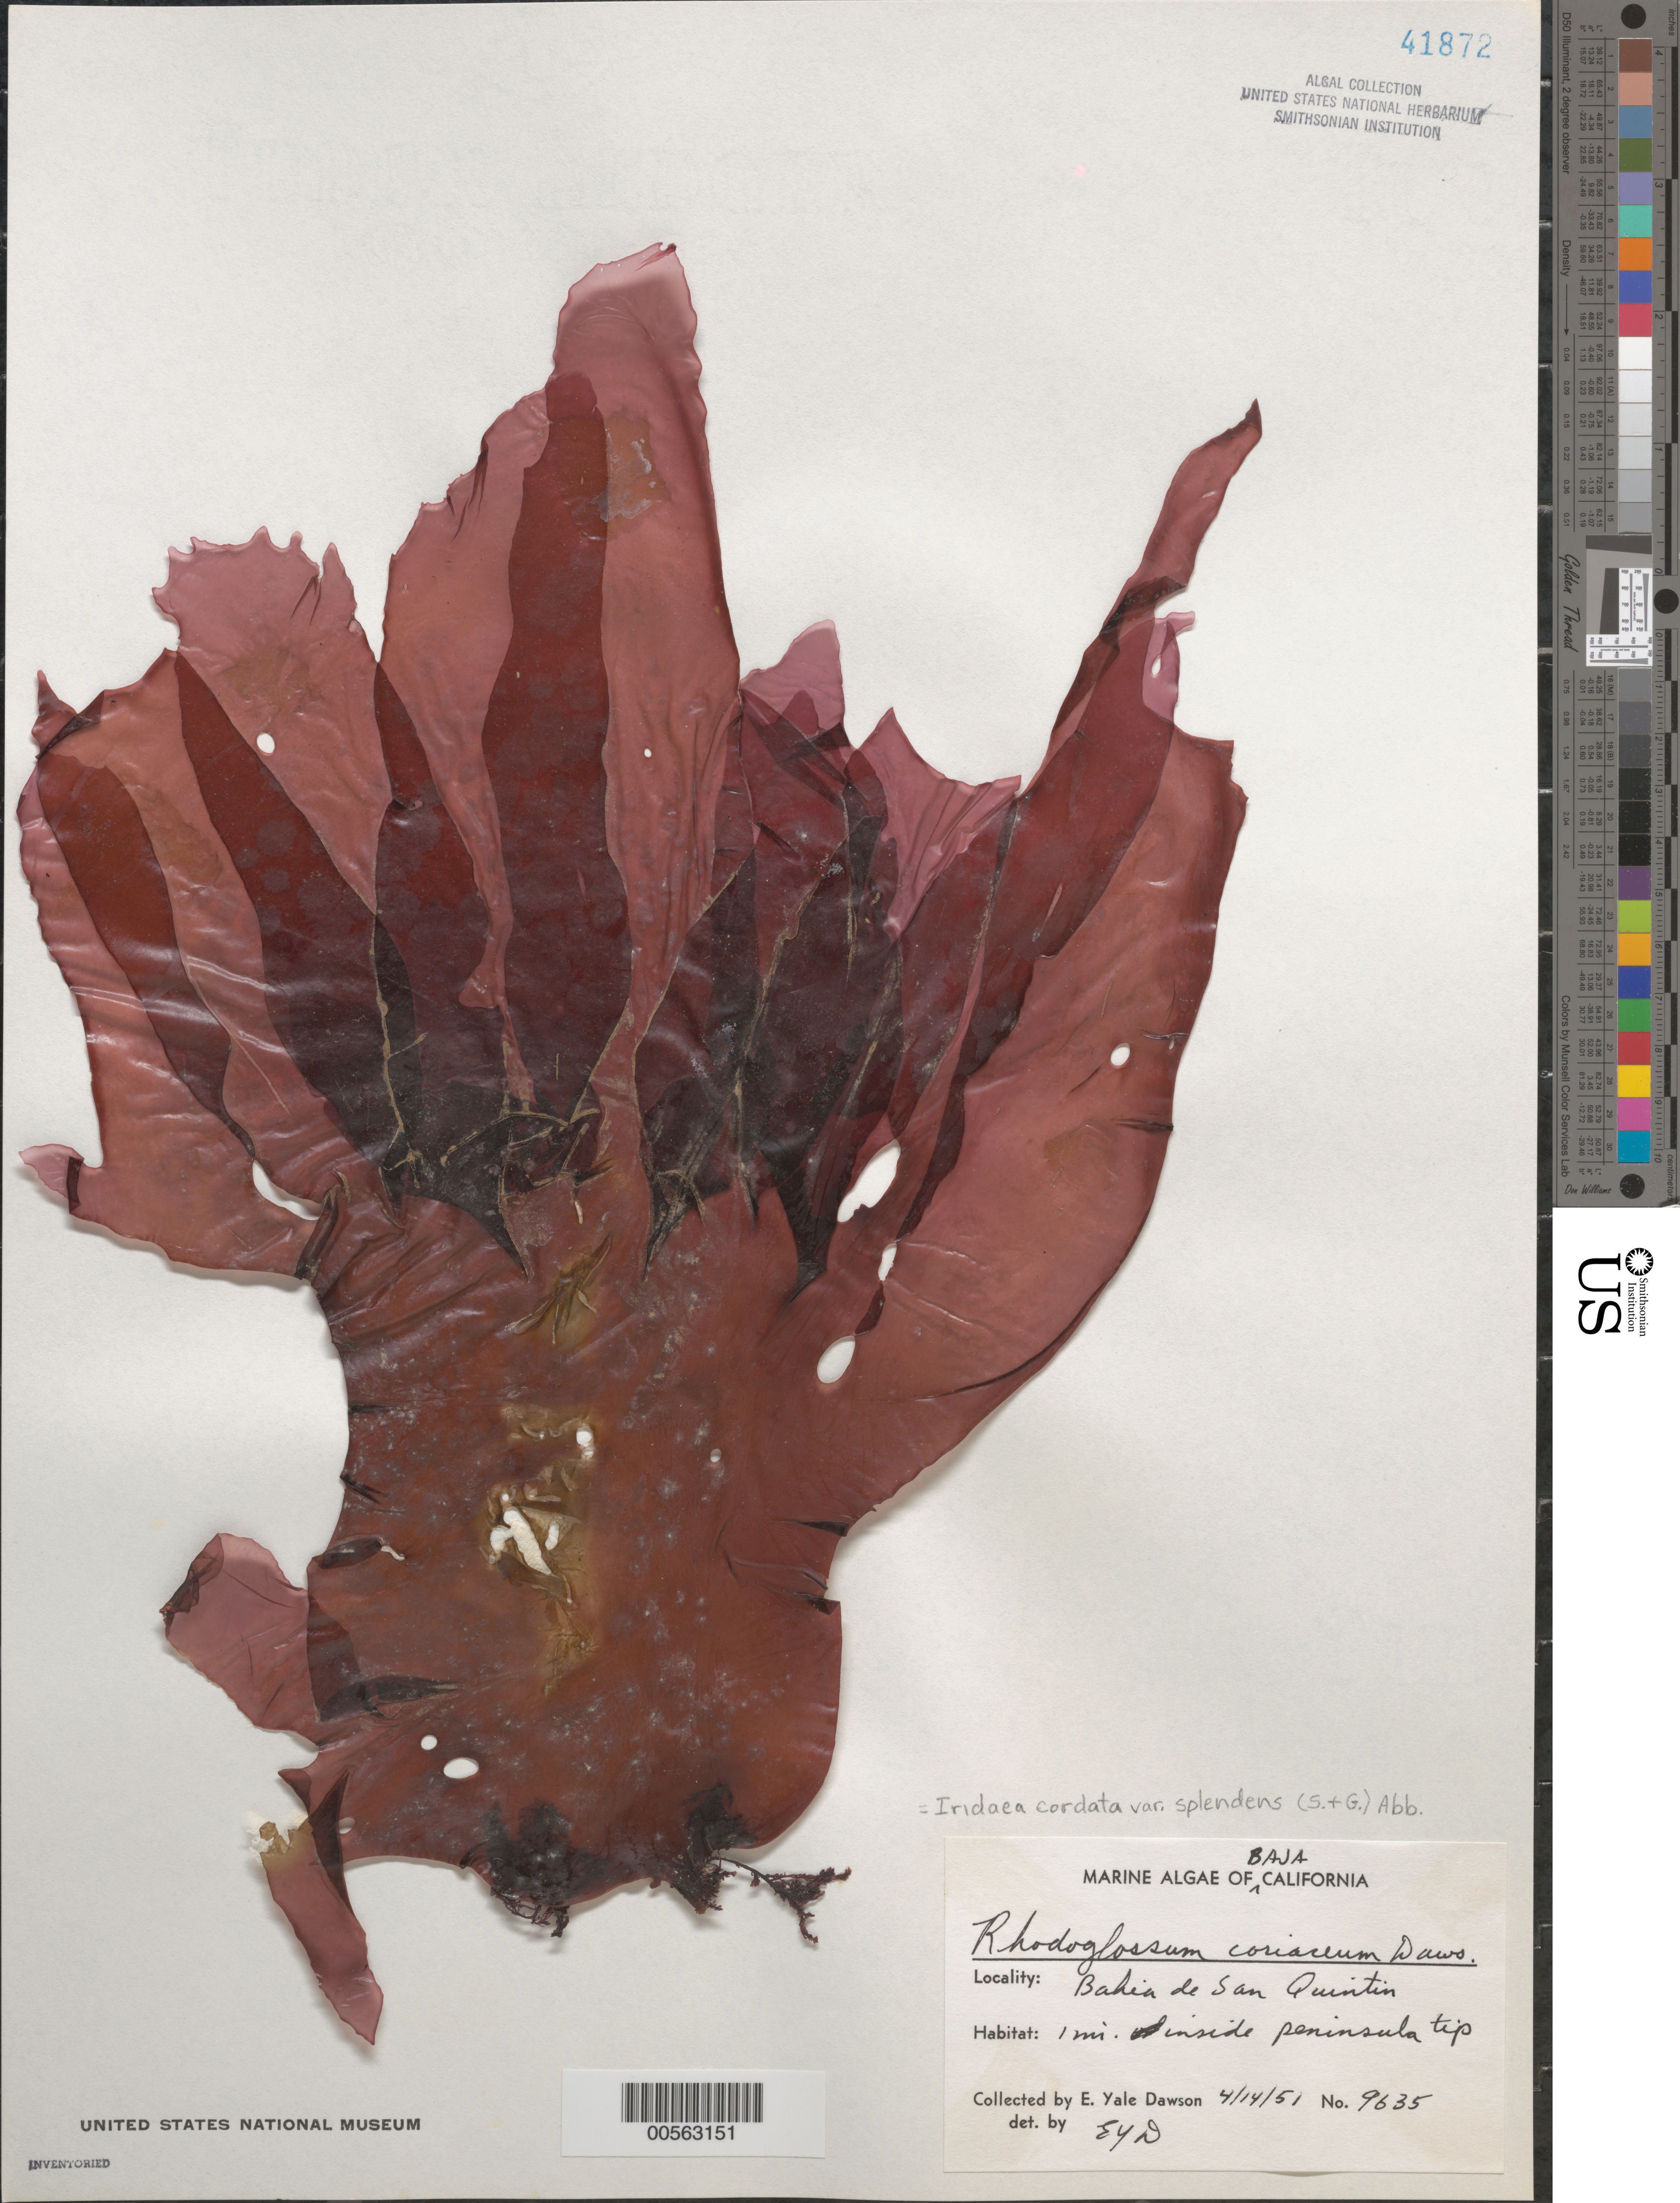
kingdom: Plantae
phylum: Rhodophyta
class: Florideophyceae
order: Gigartinales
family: Gigartinaceae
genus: Iridaea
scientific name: Iridaea cordata var. splendens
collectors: E. Y. Dawson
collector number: EYD 9635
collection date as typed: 14 Apr 1951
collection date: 1951-04-14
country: Mexico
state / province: Baja California Norte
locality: Bahia San Quintin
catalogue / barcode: US 41872